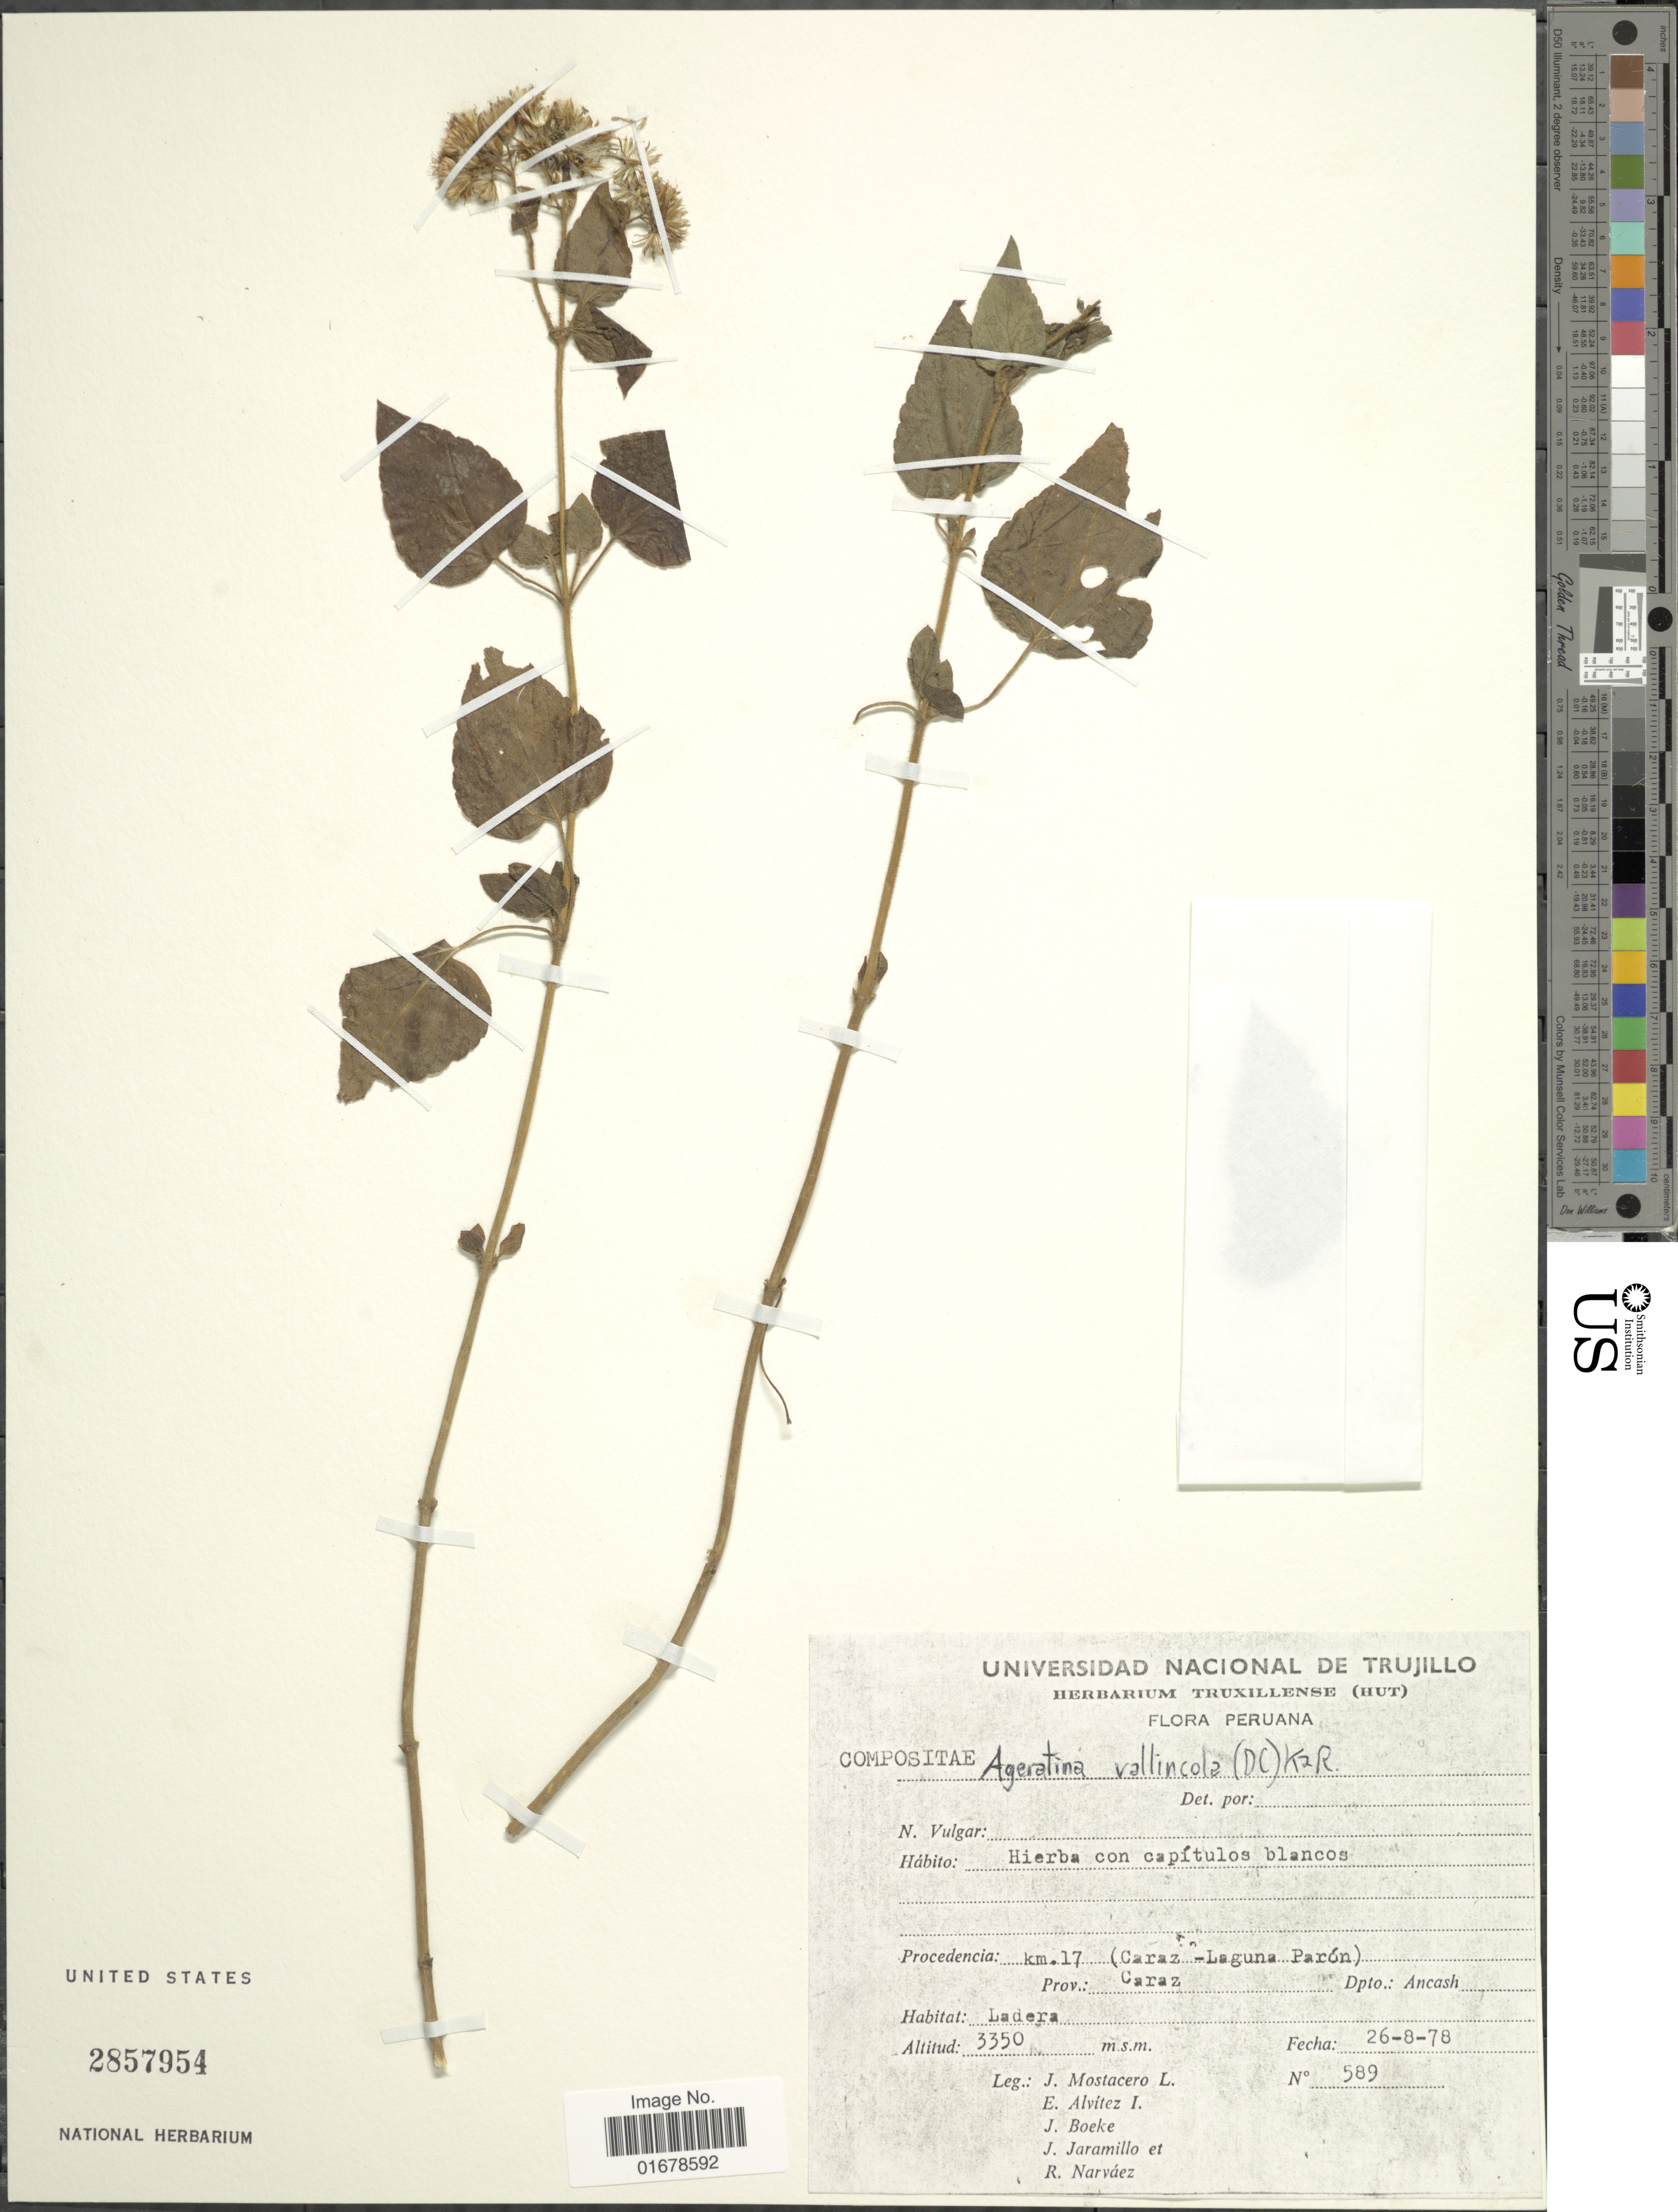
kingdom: Plantae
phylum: Tracheophyta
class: Magnoliopsida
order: Asterales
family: Asteraceae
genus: Ageratina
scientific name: Ageratina vallincola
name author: (DC.) R.M. King & H. Rob.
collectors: J. Mostacero L., E. Alvitez I., J. D. Boeke, J. Jaramillo & R. Narváez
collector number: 589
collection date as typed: Transcribed d/m/y: 26/8/78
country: Peru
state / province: Ancash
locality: Procedencia: km. 17 (Caraz-Laguna Paron) Prov. Caraz, Dpto.: Ancash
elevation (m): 3350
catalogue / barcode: US 2857954